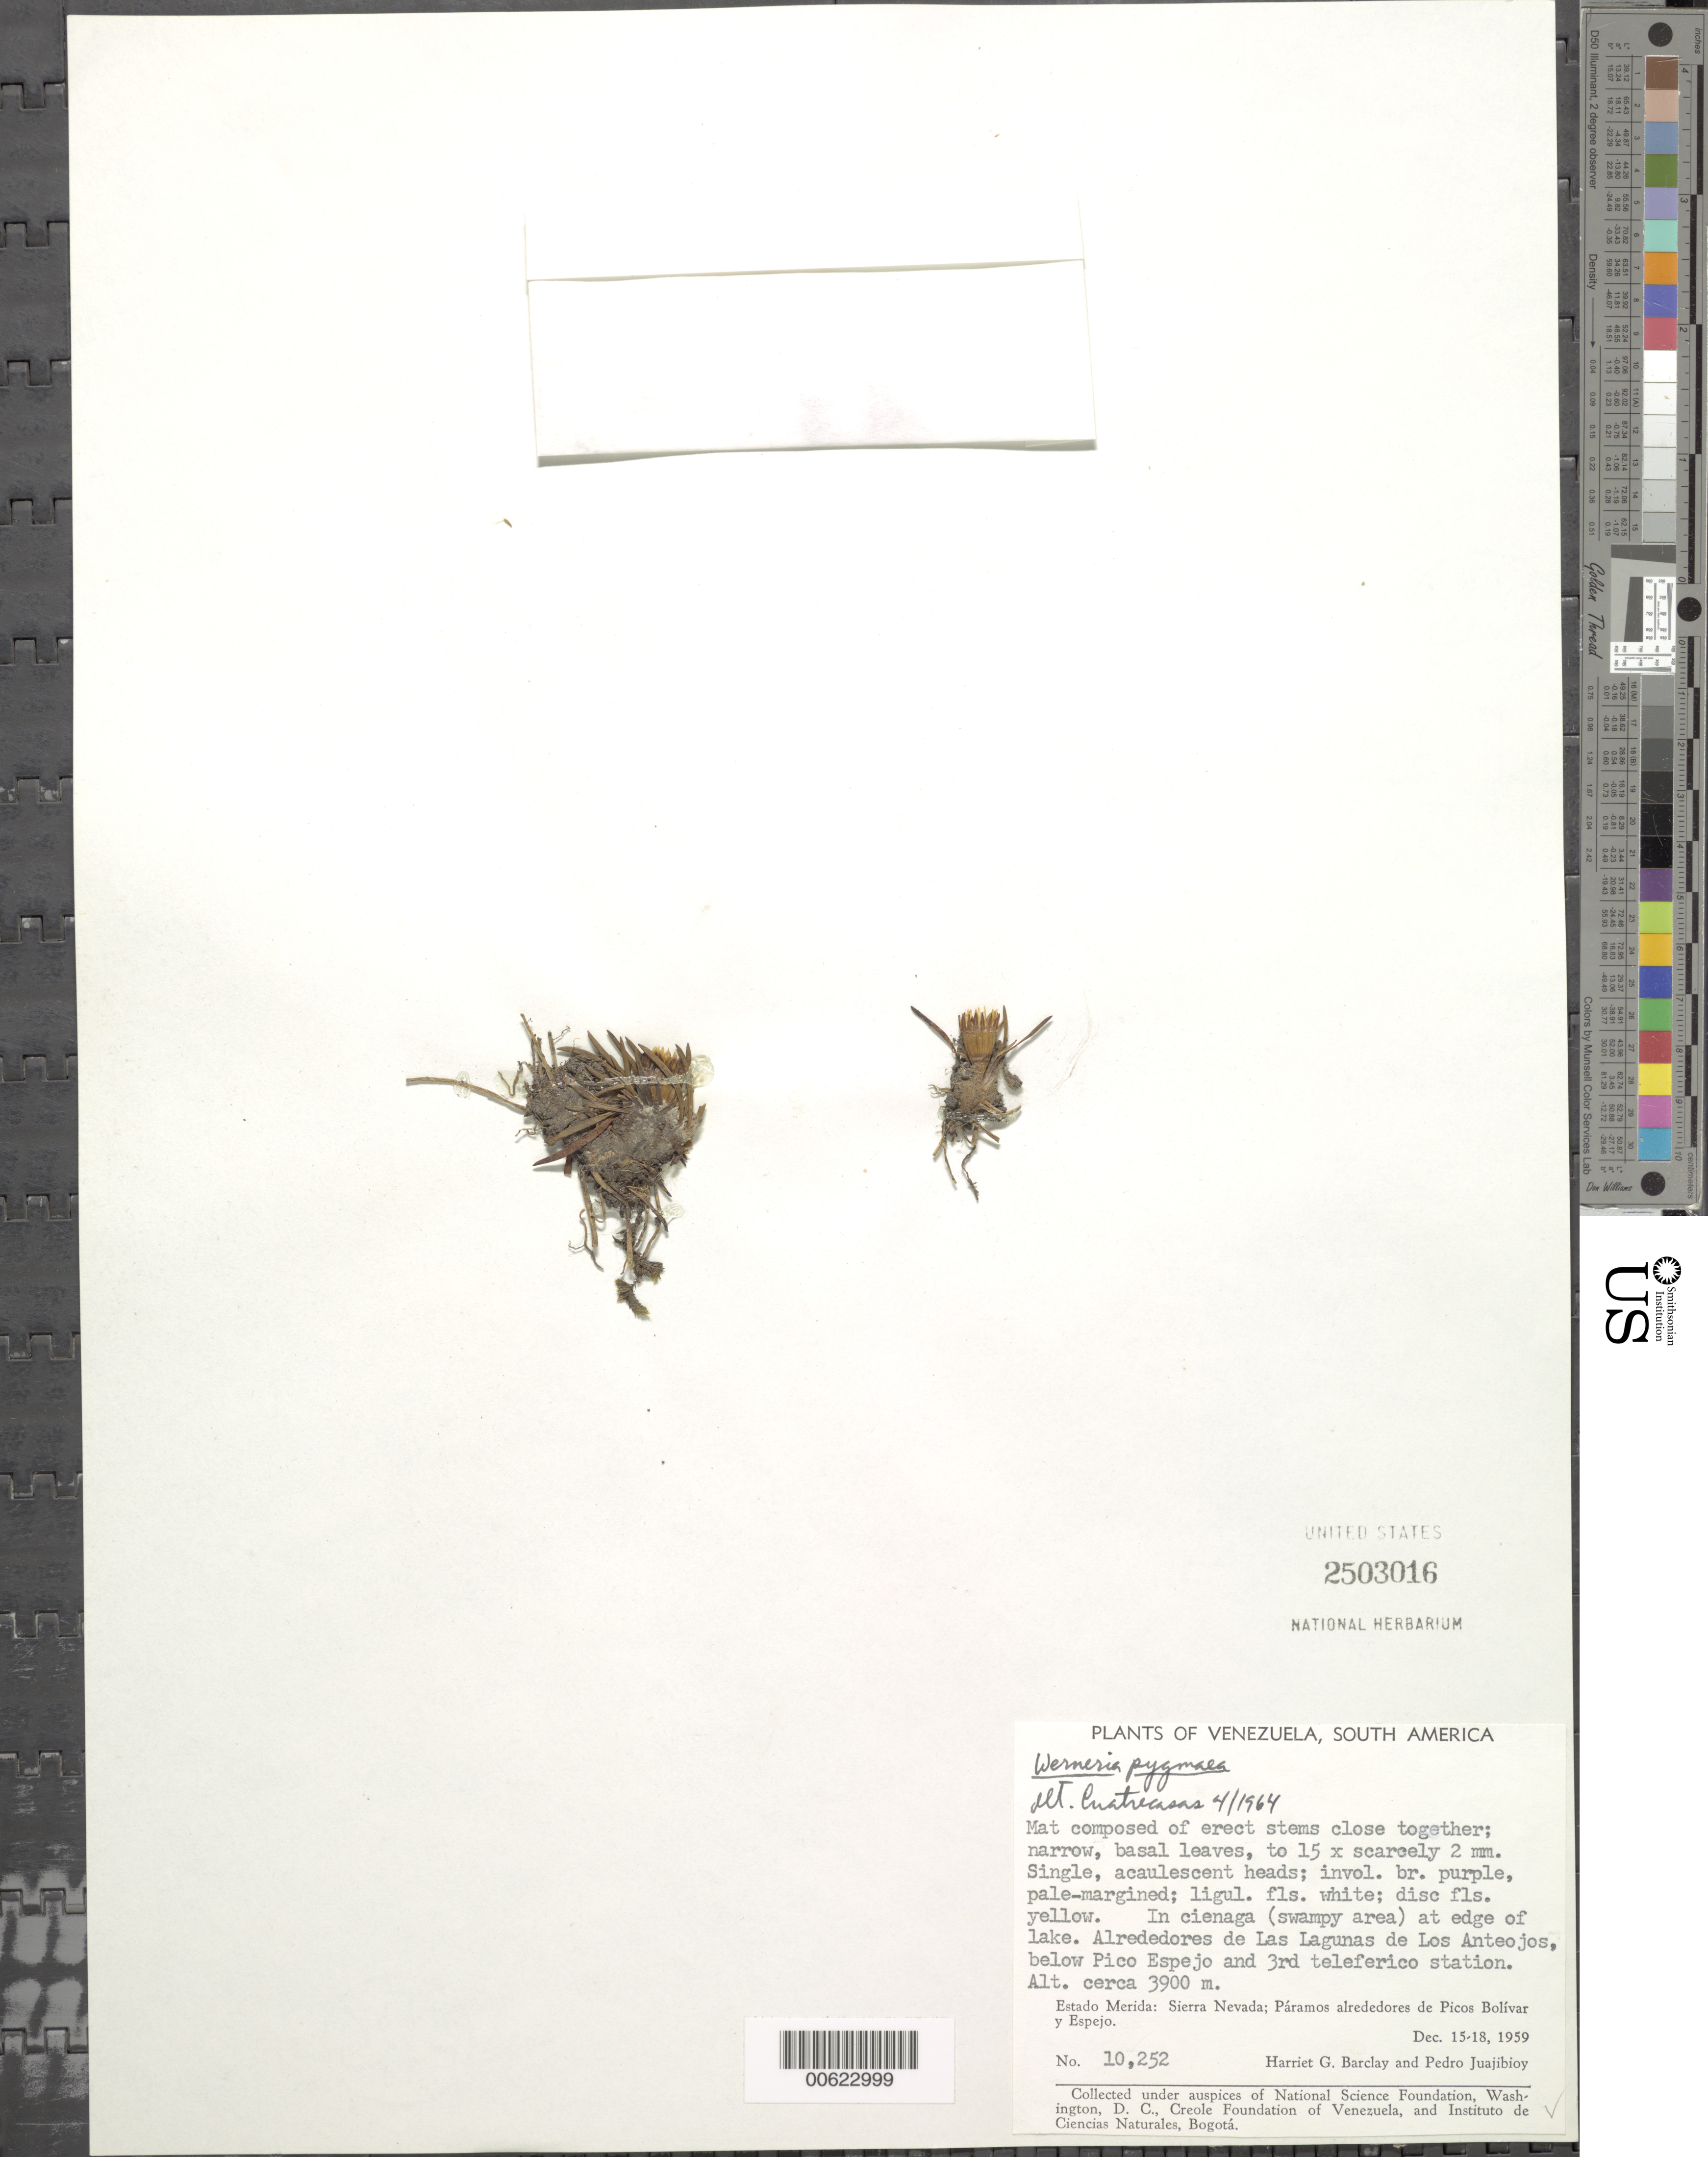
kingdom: Plantae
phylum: Tracheophyta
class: Magnoliopsida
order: Asterales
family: Asteraceae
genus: Werneria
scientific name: Werneria pygmaea complex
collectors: H. G. Barclay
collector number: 10252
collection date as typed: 15-Dec-59 to 18-Dec-59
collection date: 1959-12-15/1959-12-18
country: Venezuela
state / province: Mérida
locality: Picos Bolívar y Espejo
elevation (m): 3900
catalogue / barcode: US 2503016